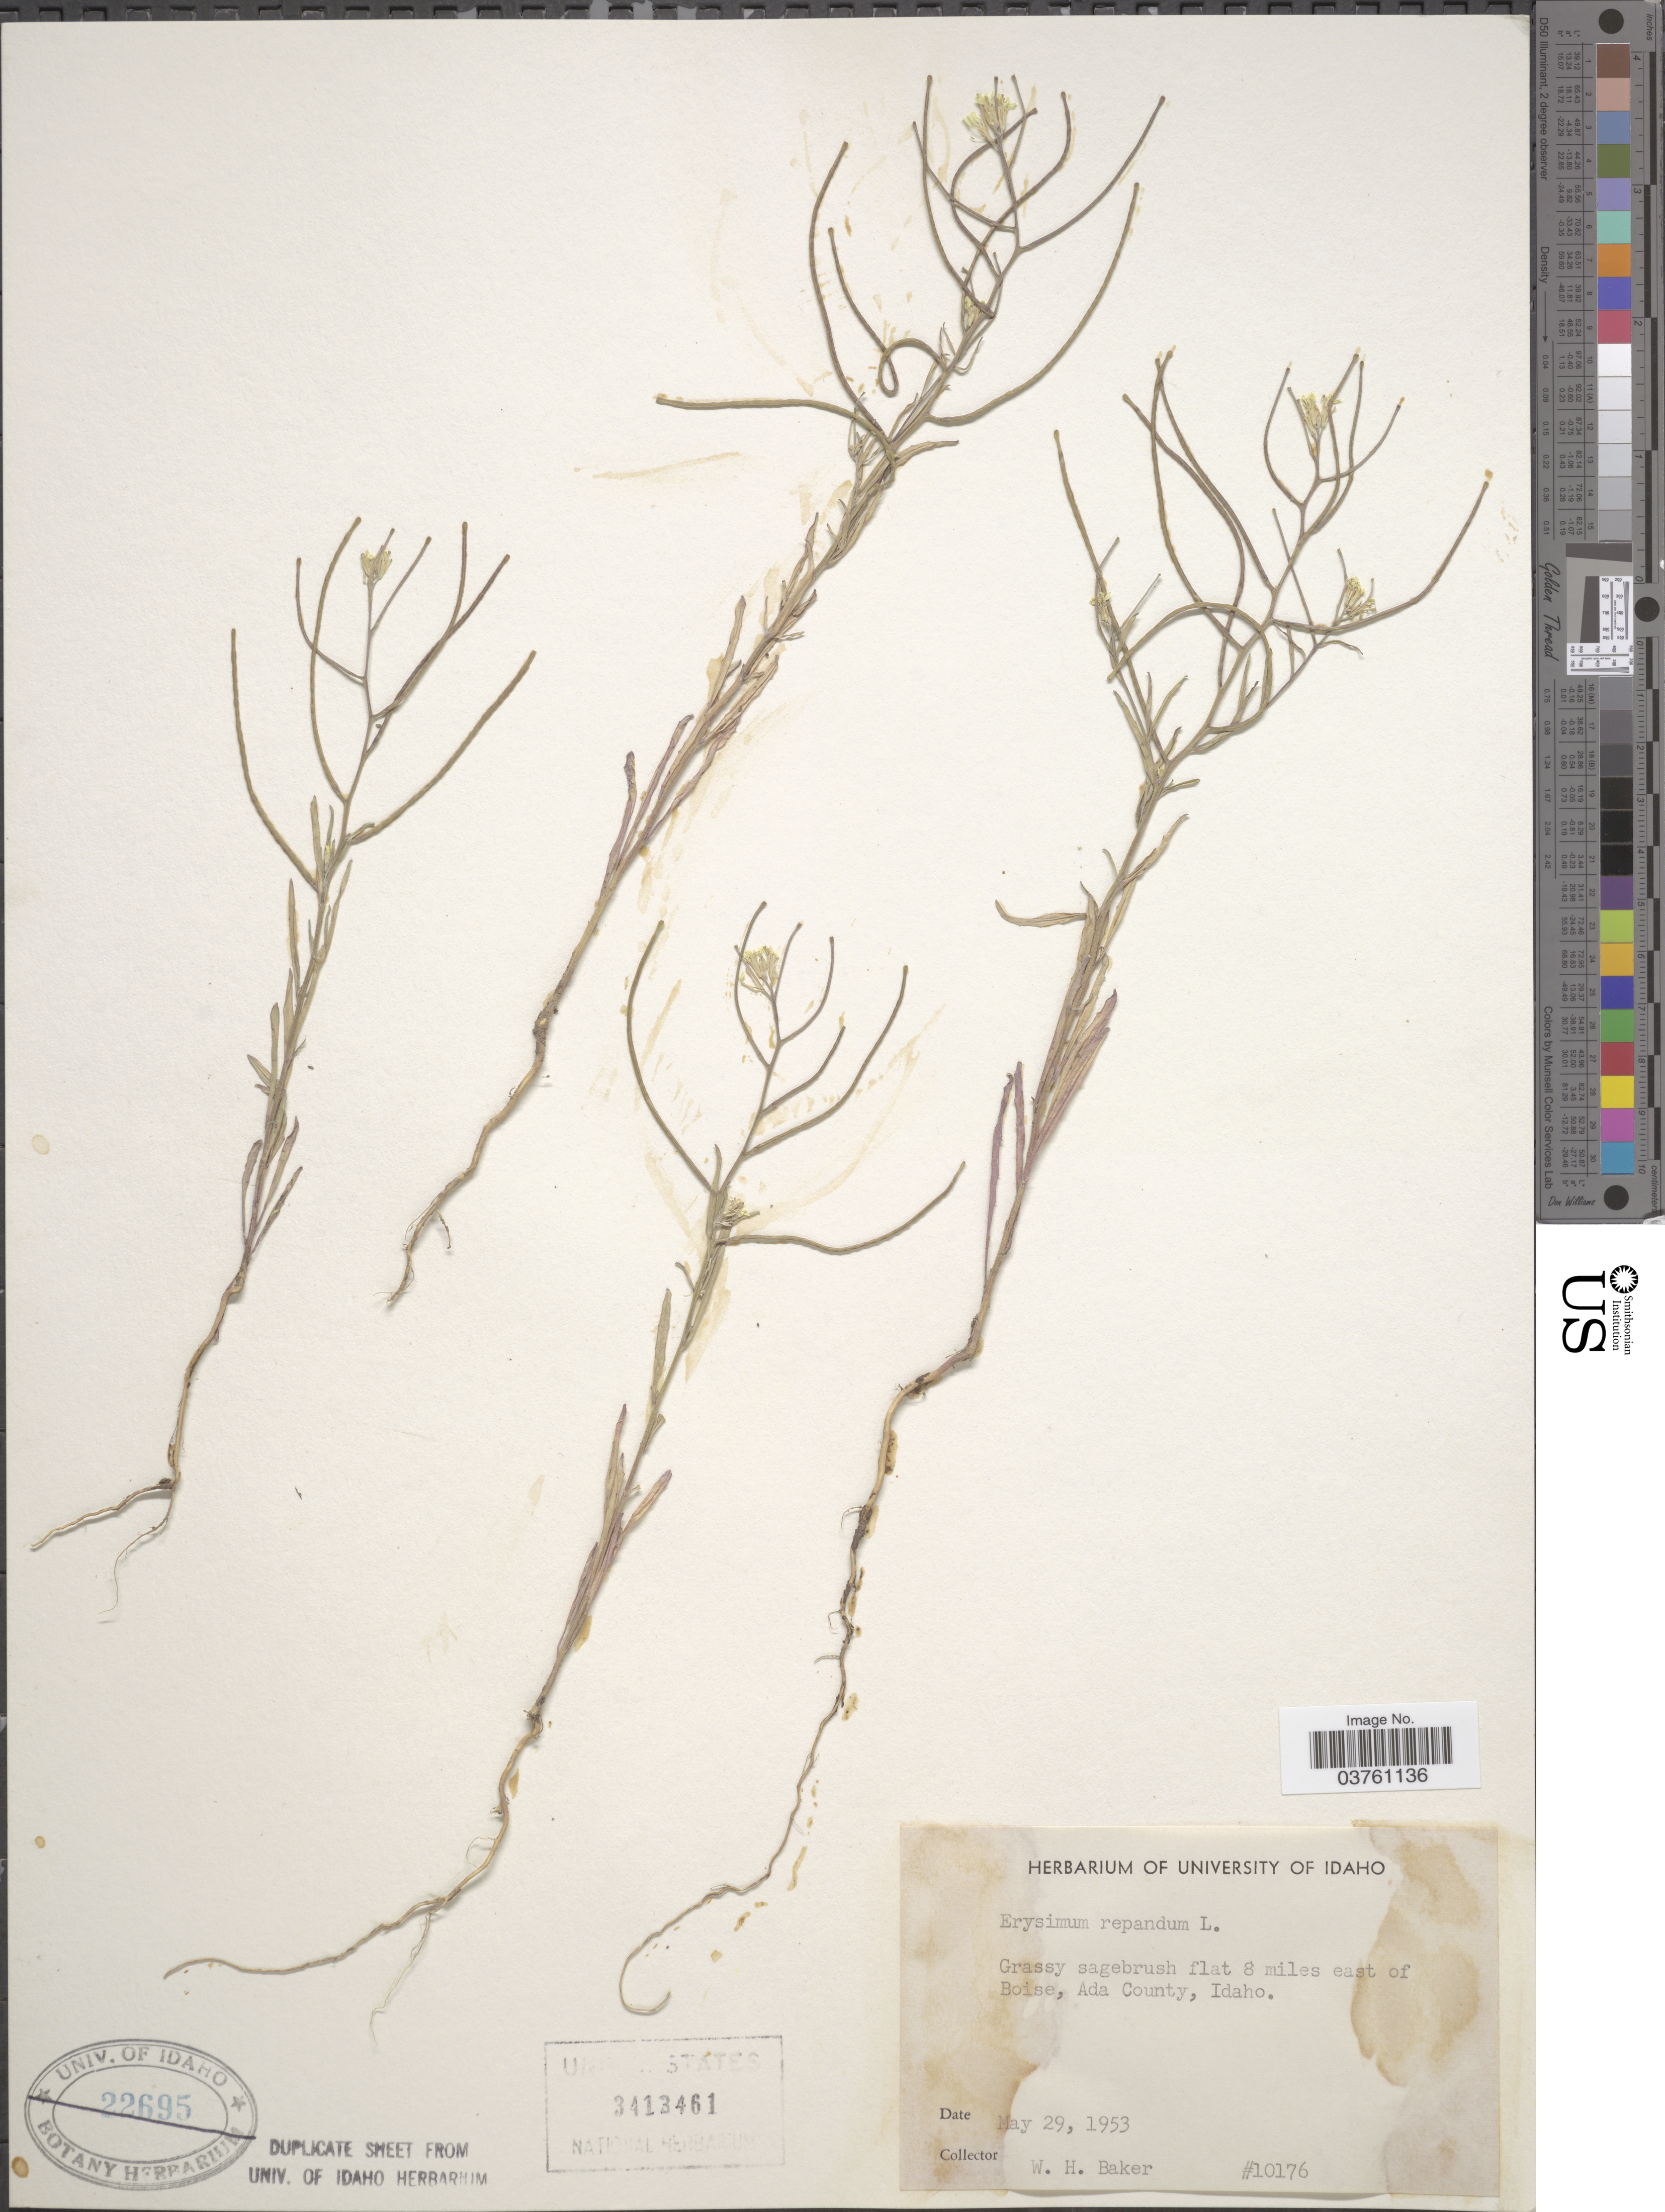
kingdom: Plantae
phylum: Tracheophyta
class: Magnoliopsida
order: Brassicales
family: Brassicaceae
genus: Erysimum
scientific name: Erysimum repandum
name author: L.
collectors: W. H. Baker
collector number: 10176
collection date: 1953-05-29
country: United States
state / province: Idaho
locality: Grassy sagebrush flat 8 miles east of Boise, Ada County.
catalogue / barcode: US 3413461